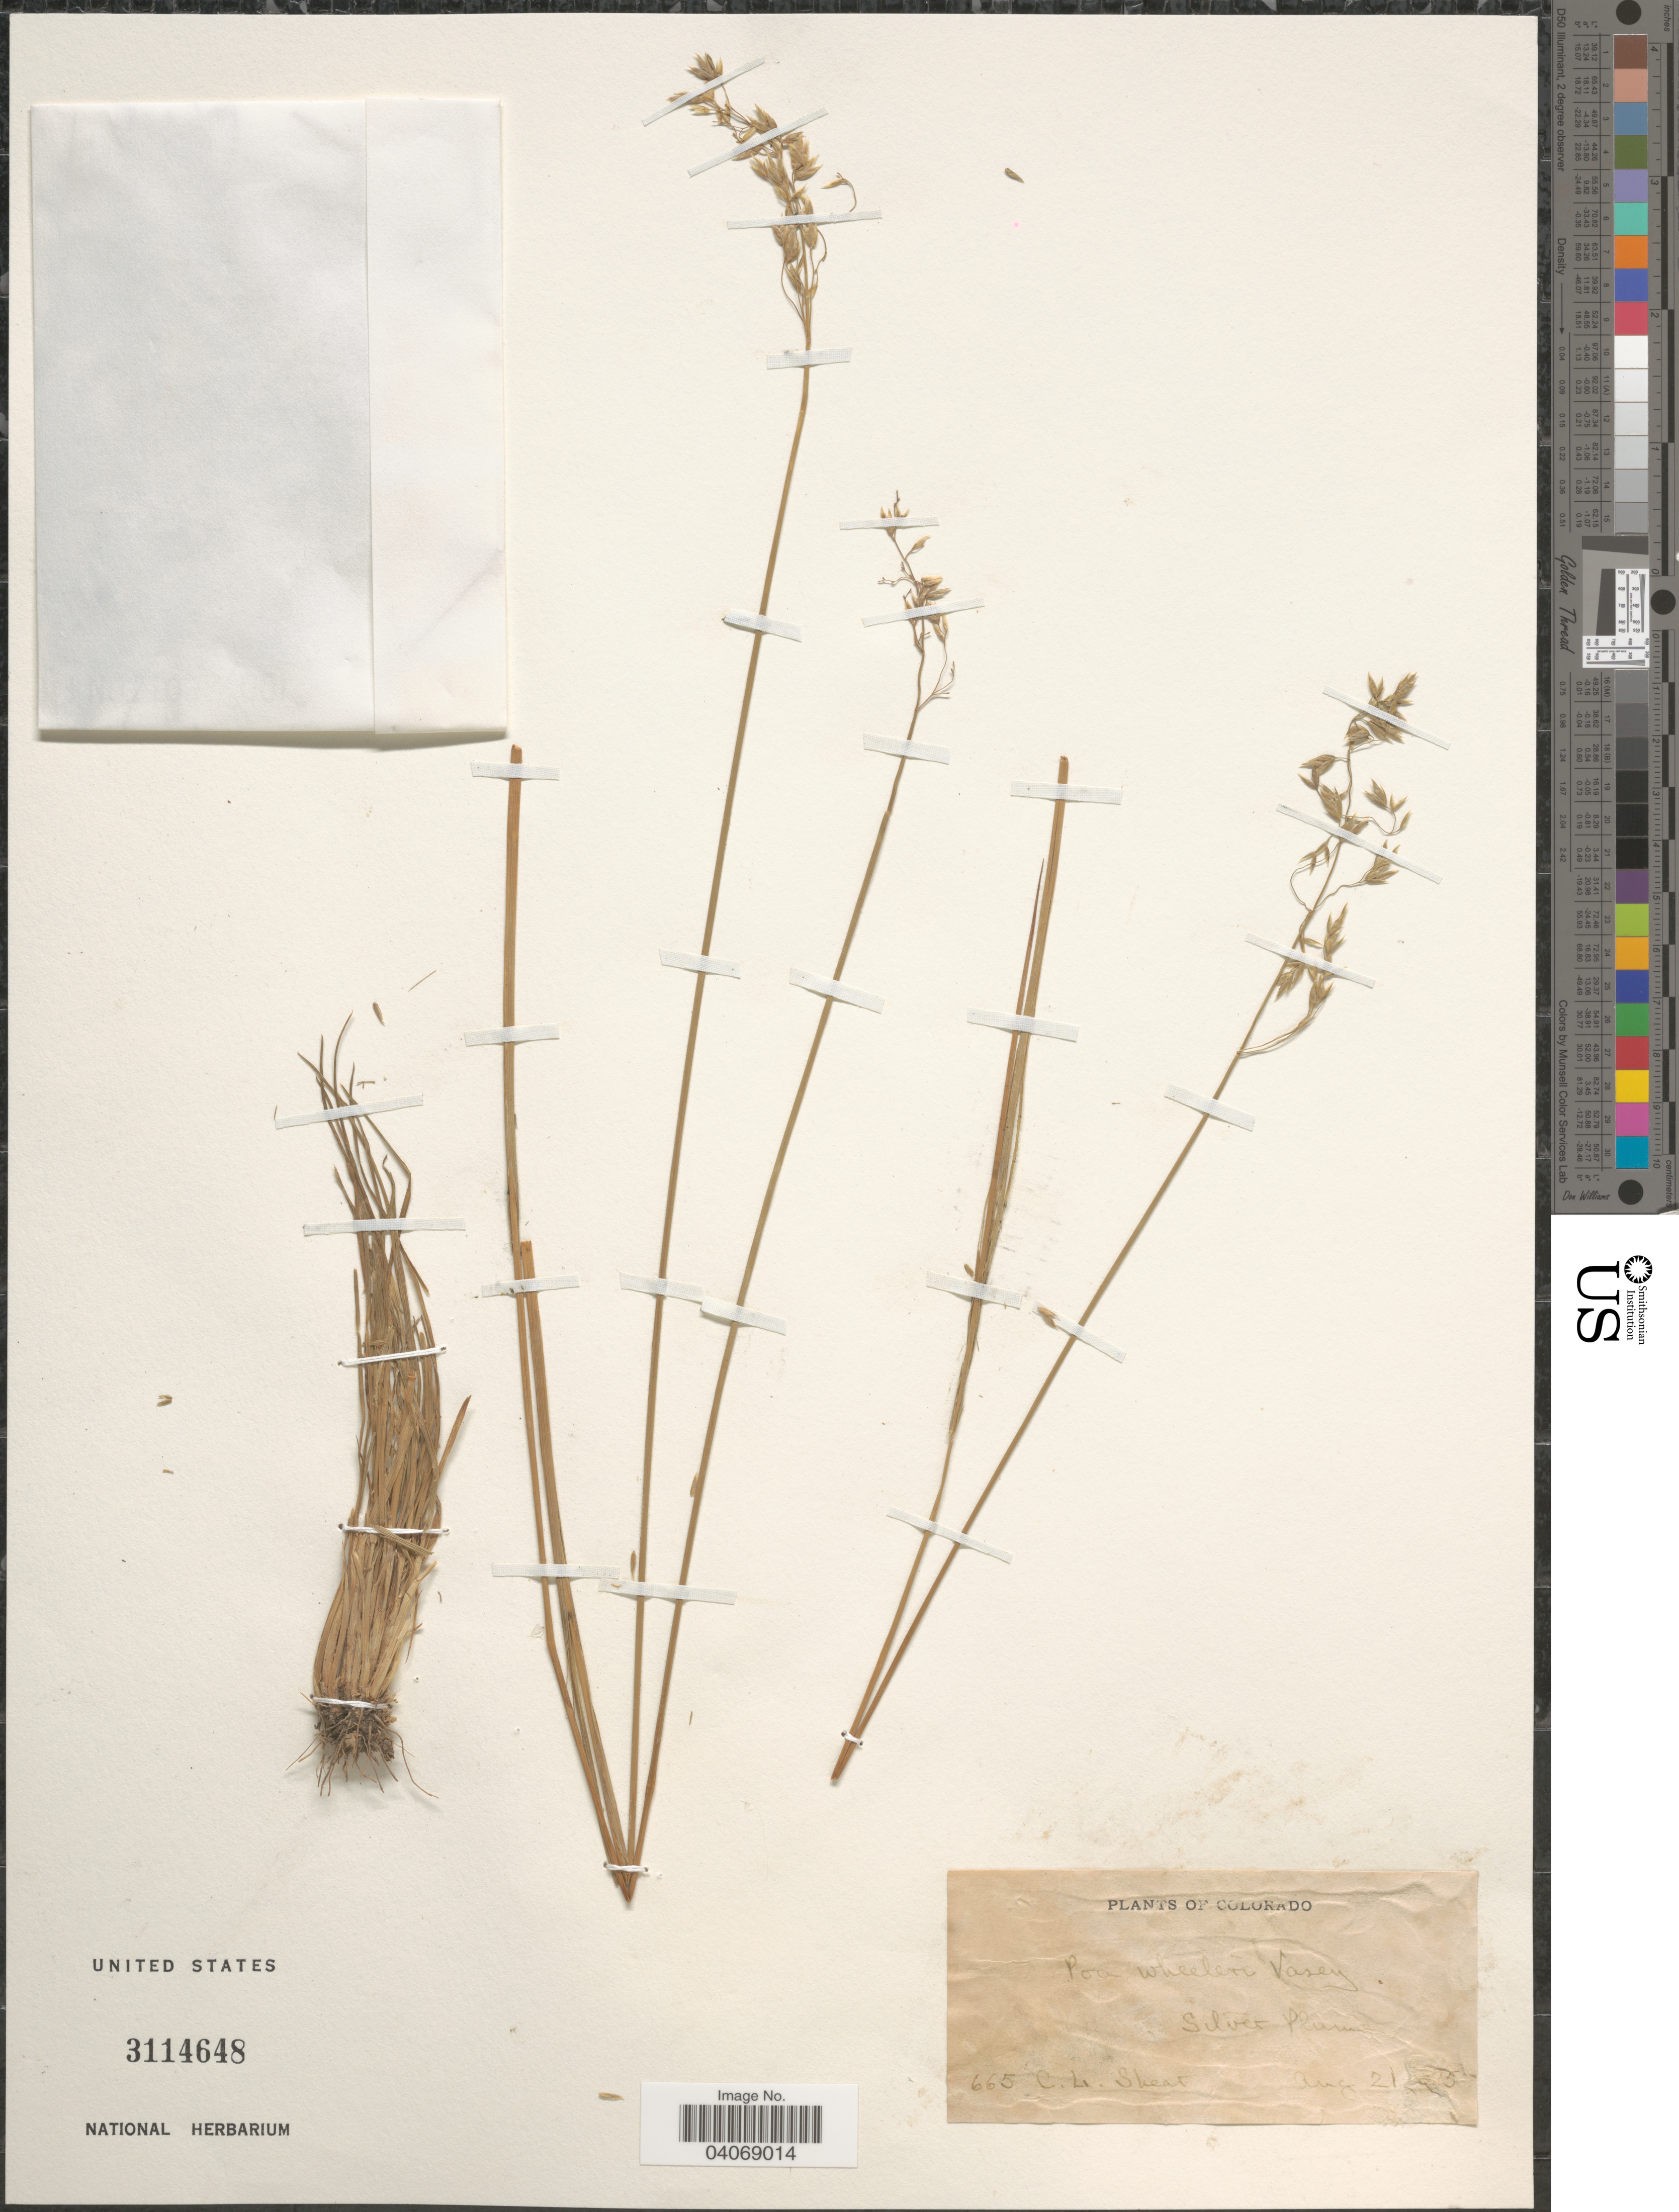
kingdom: Plantae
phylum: Tracheophyta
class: Liliopsida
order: Poales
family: Poaceae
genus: Poa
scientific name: Poa wheeleri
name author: Vasey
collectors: C. L. Shear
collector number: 665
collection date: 1895-08-21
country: United States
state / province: Colorado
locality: Silver Plume.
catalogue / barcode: US 3114648